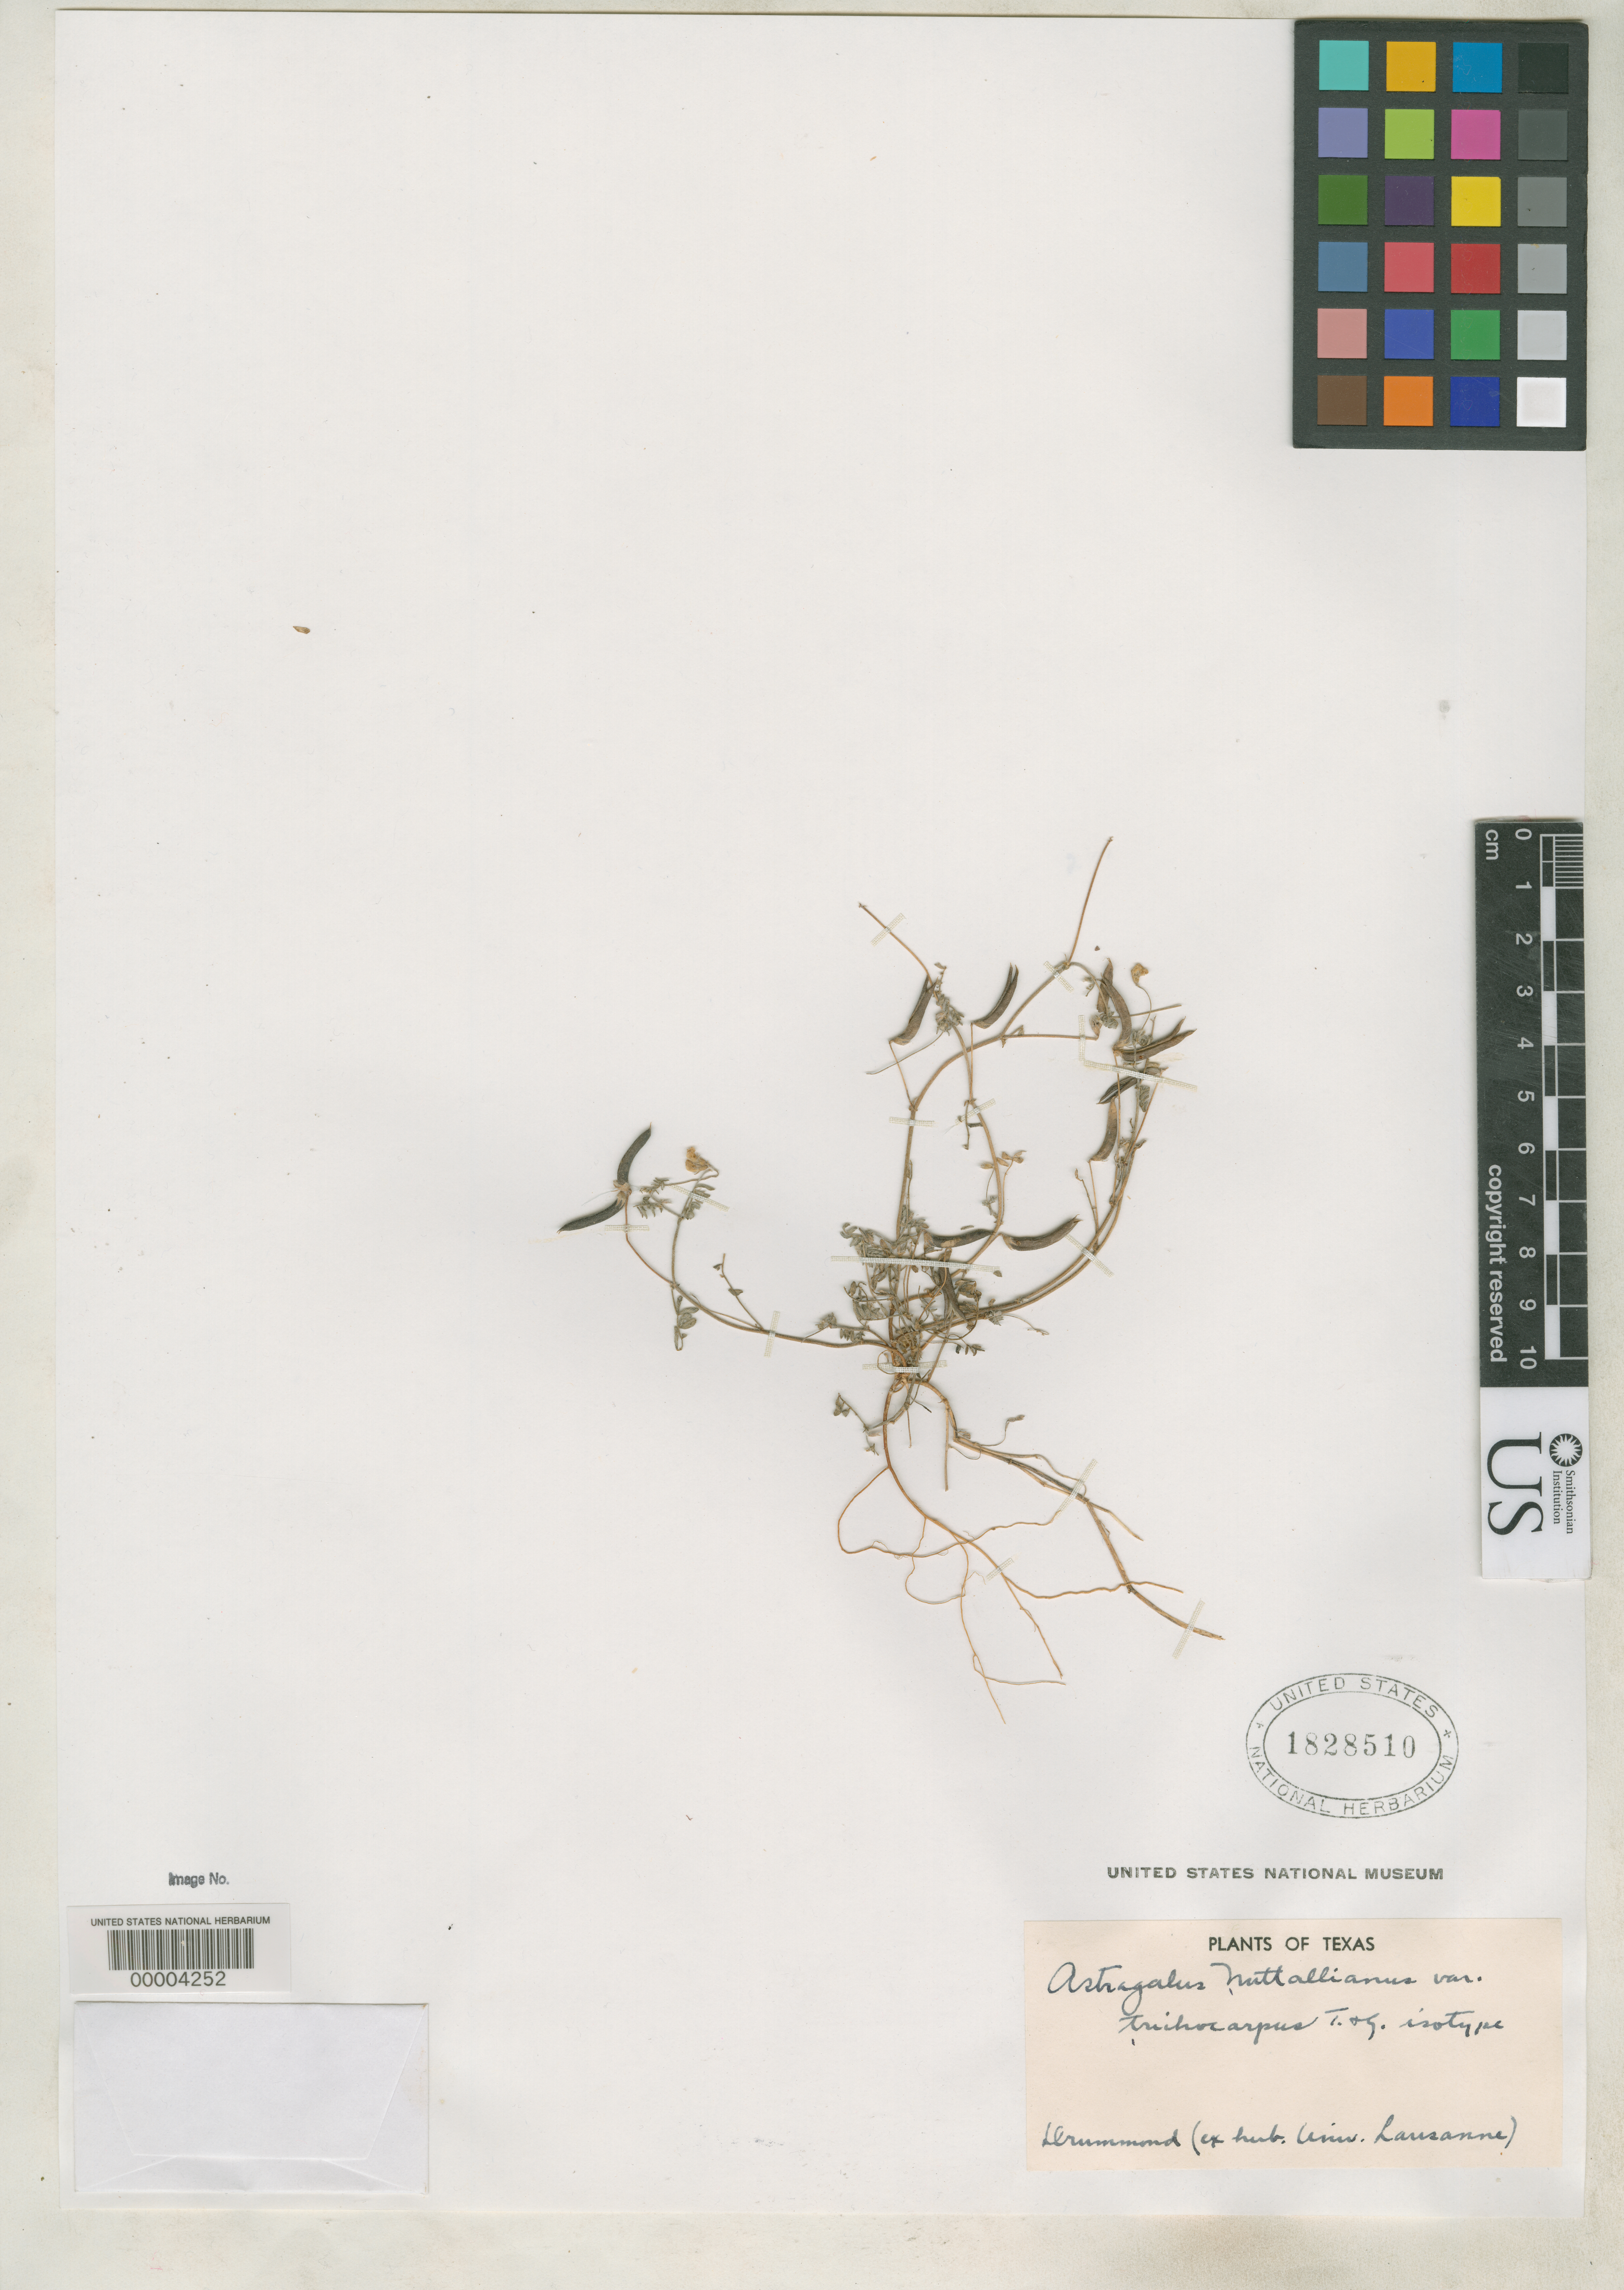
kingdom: Plantae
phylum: Tracheophyta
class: Magnoliopsida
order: Fabales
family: Fabaceae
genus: Astragalus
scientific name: Astragalus nuttallianus var. trichocarpus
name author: Torr. & A. Gray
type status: Isotype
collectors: T. Drummond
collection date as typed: May 1833 to -- Jun 1833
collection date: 1833-05/1833-06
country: United States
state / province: Texas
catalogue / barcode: US 1828510